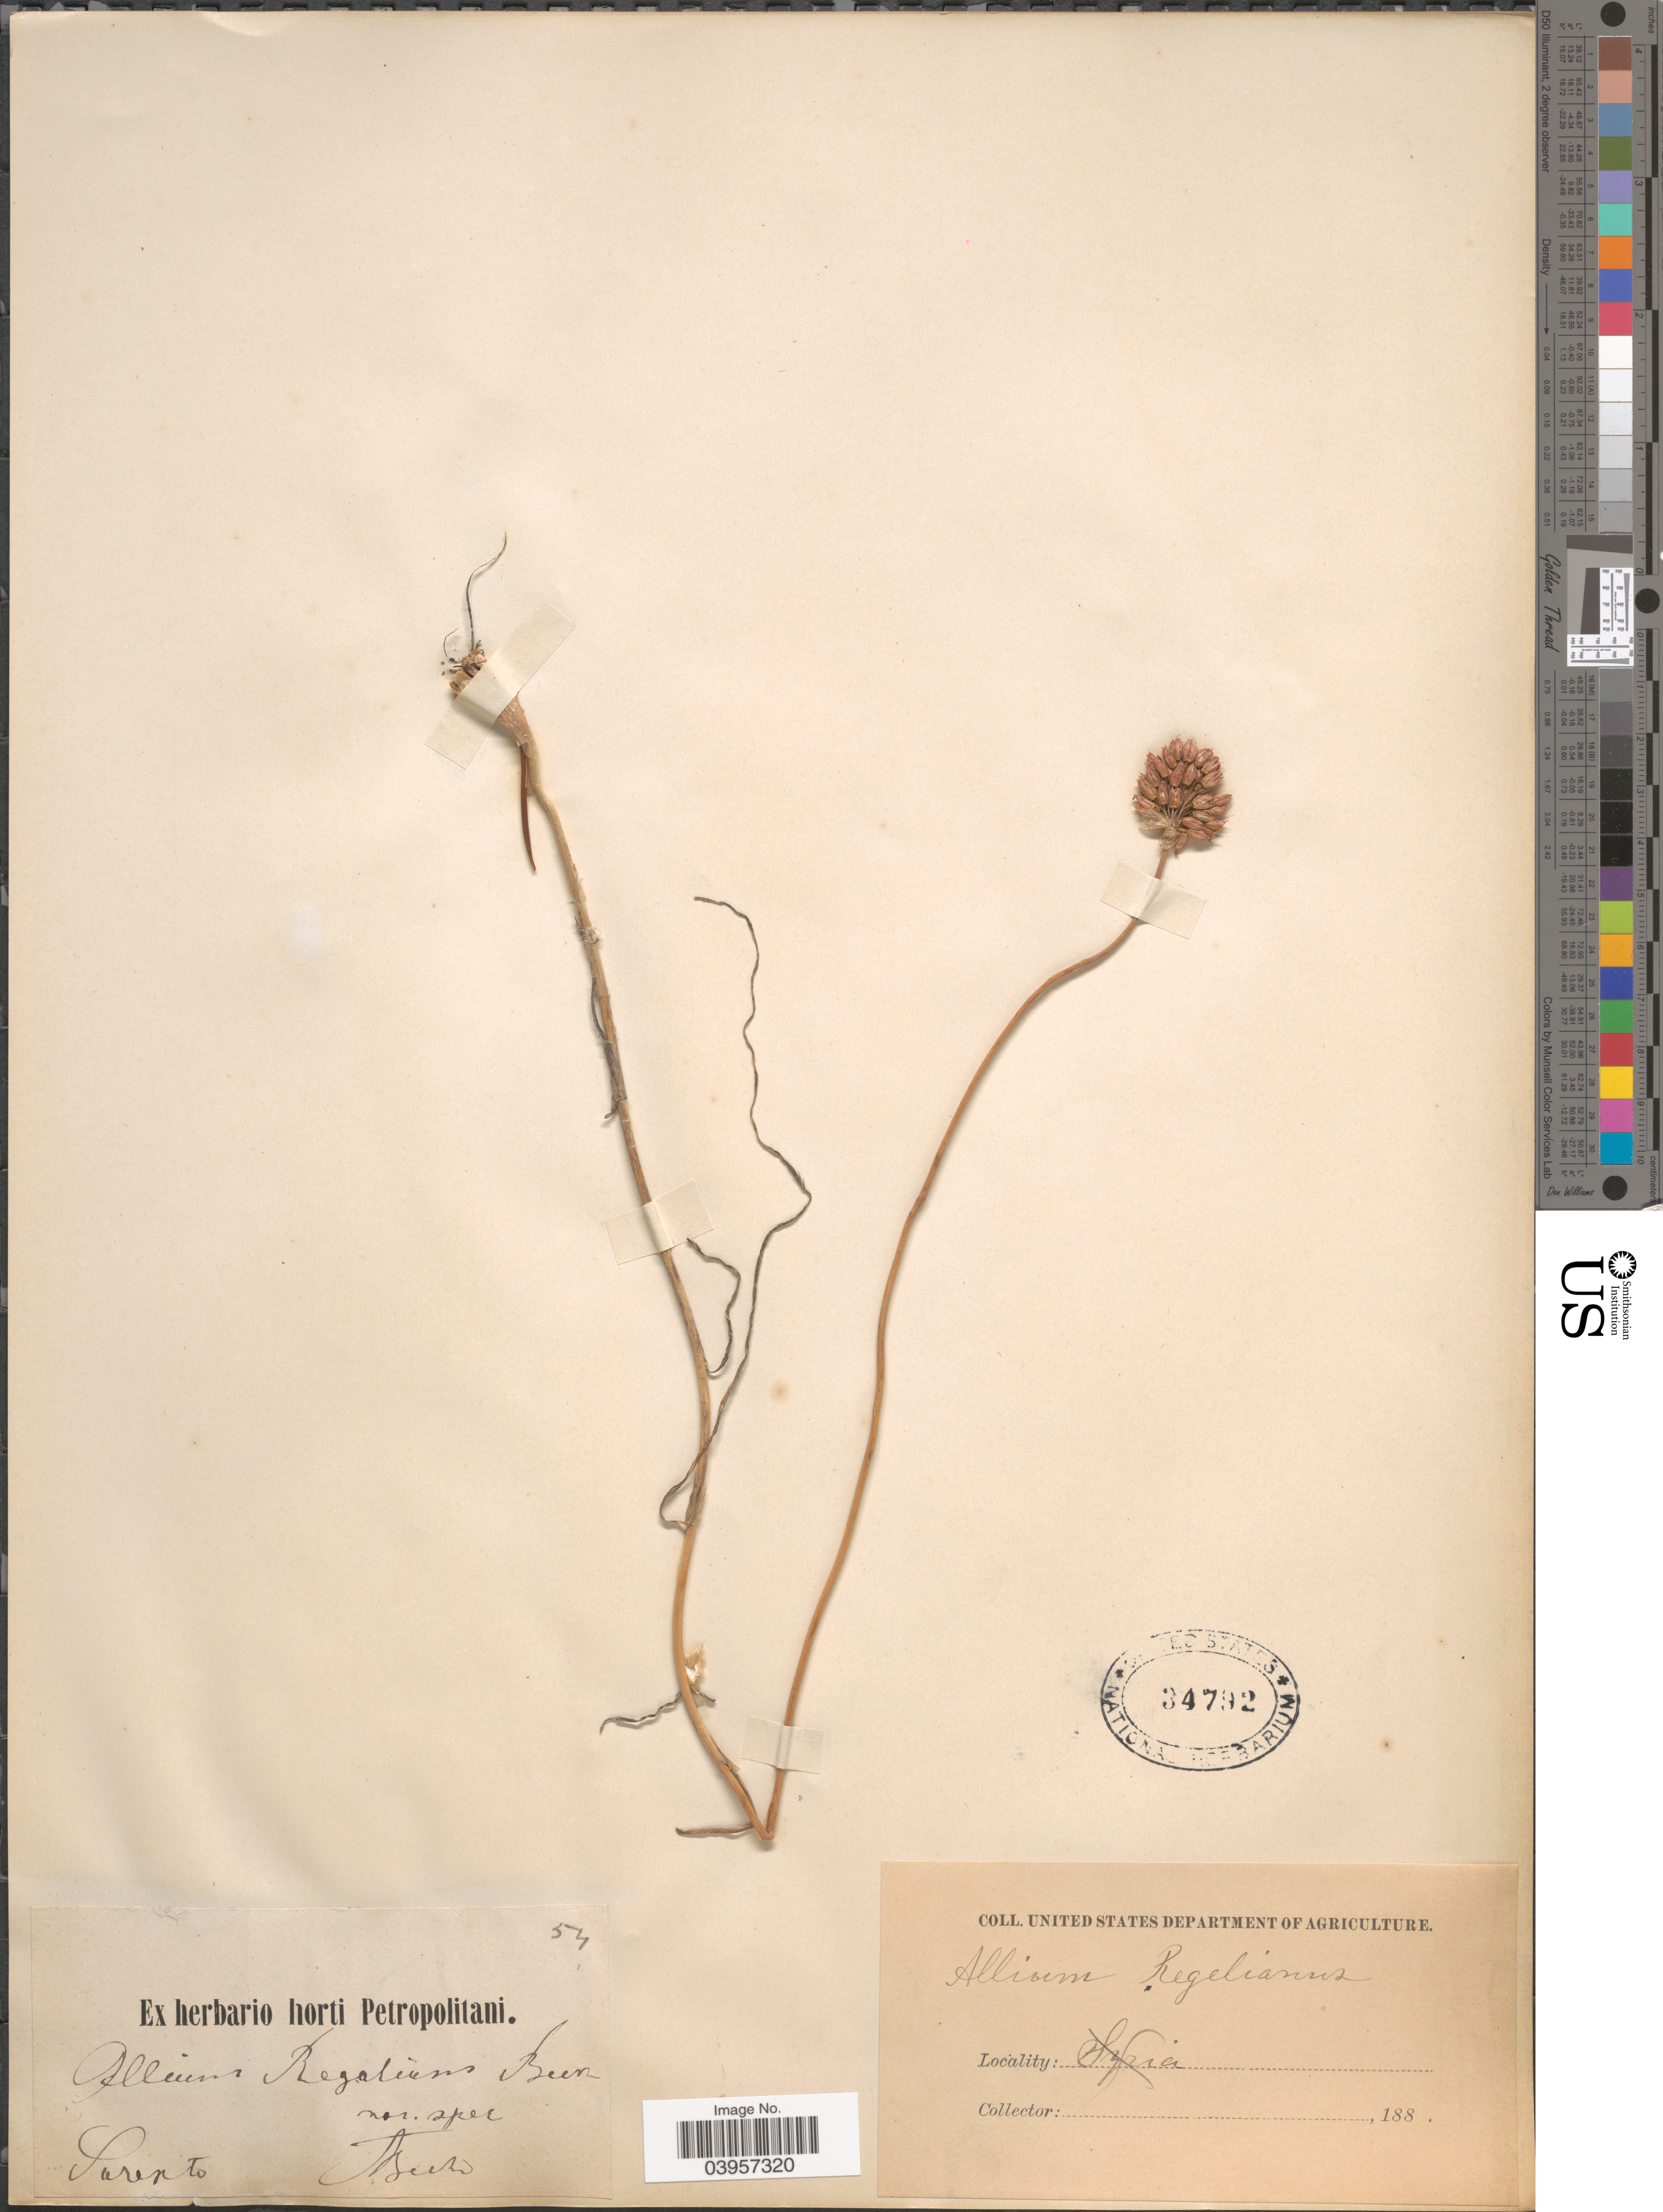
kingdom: Plantae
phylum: Tracheophyta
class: Liliopsida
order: Asparagales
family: Amaryllidaceae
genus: Allium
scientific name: Allium regelianum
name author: A.K. Becker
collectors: A. Becker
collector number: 54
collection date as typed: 188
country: Russian Federation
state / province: Volgograd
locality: Sarepta.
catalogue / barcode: US 34792